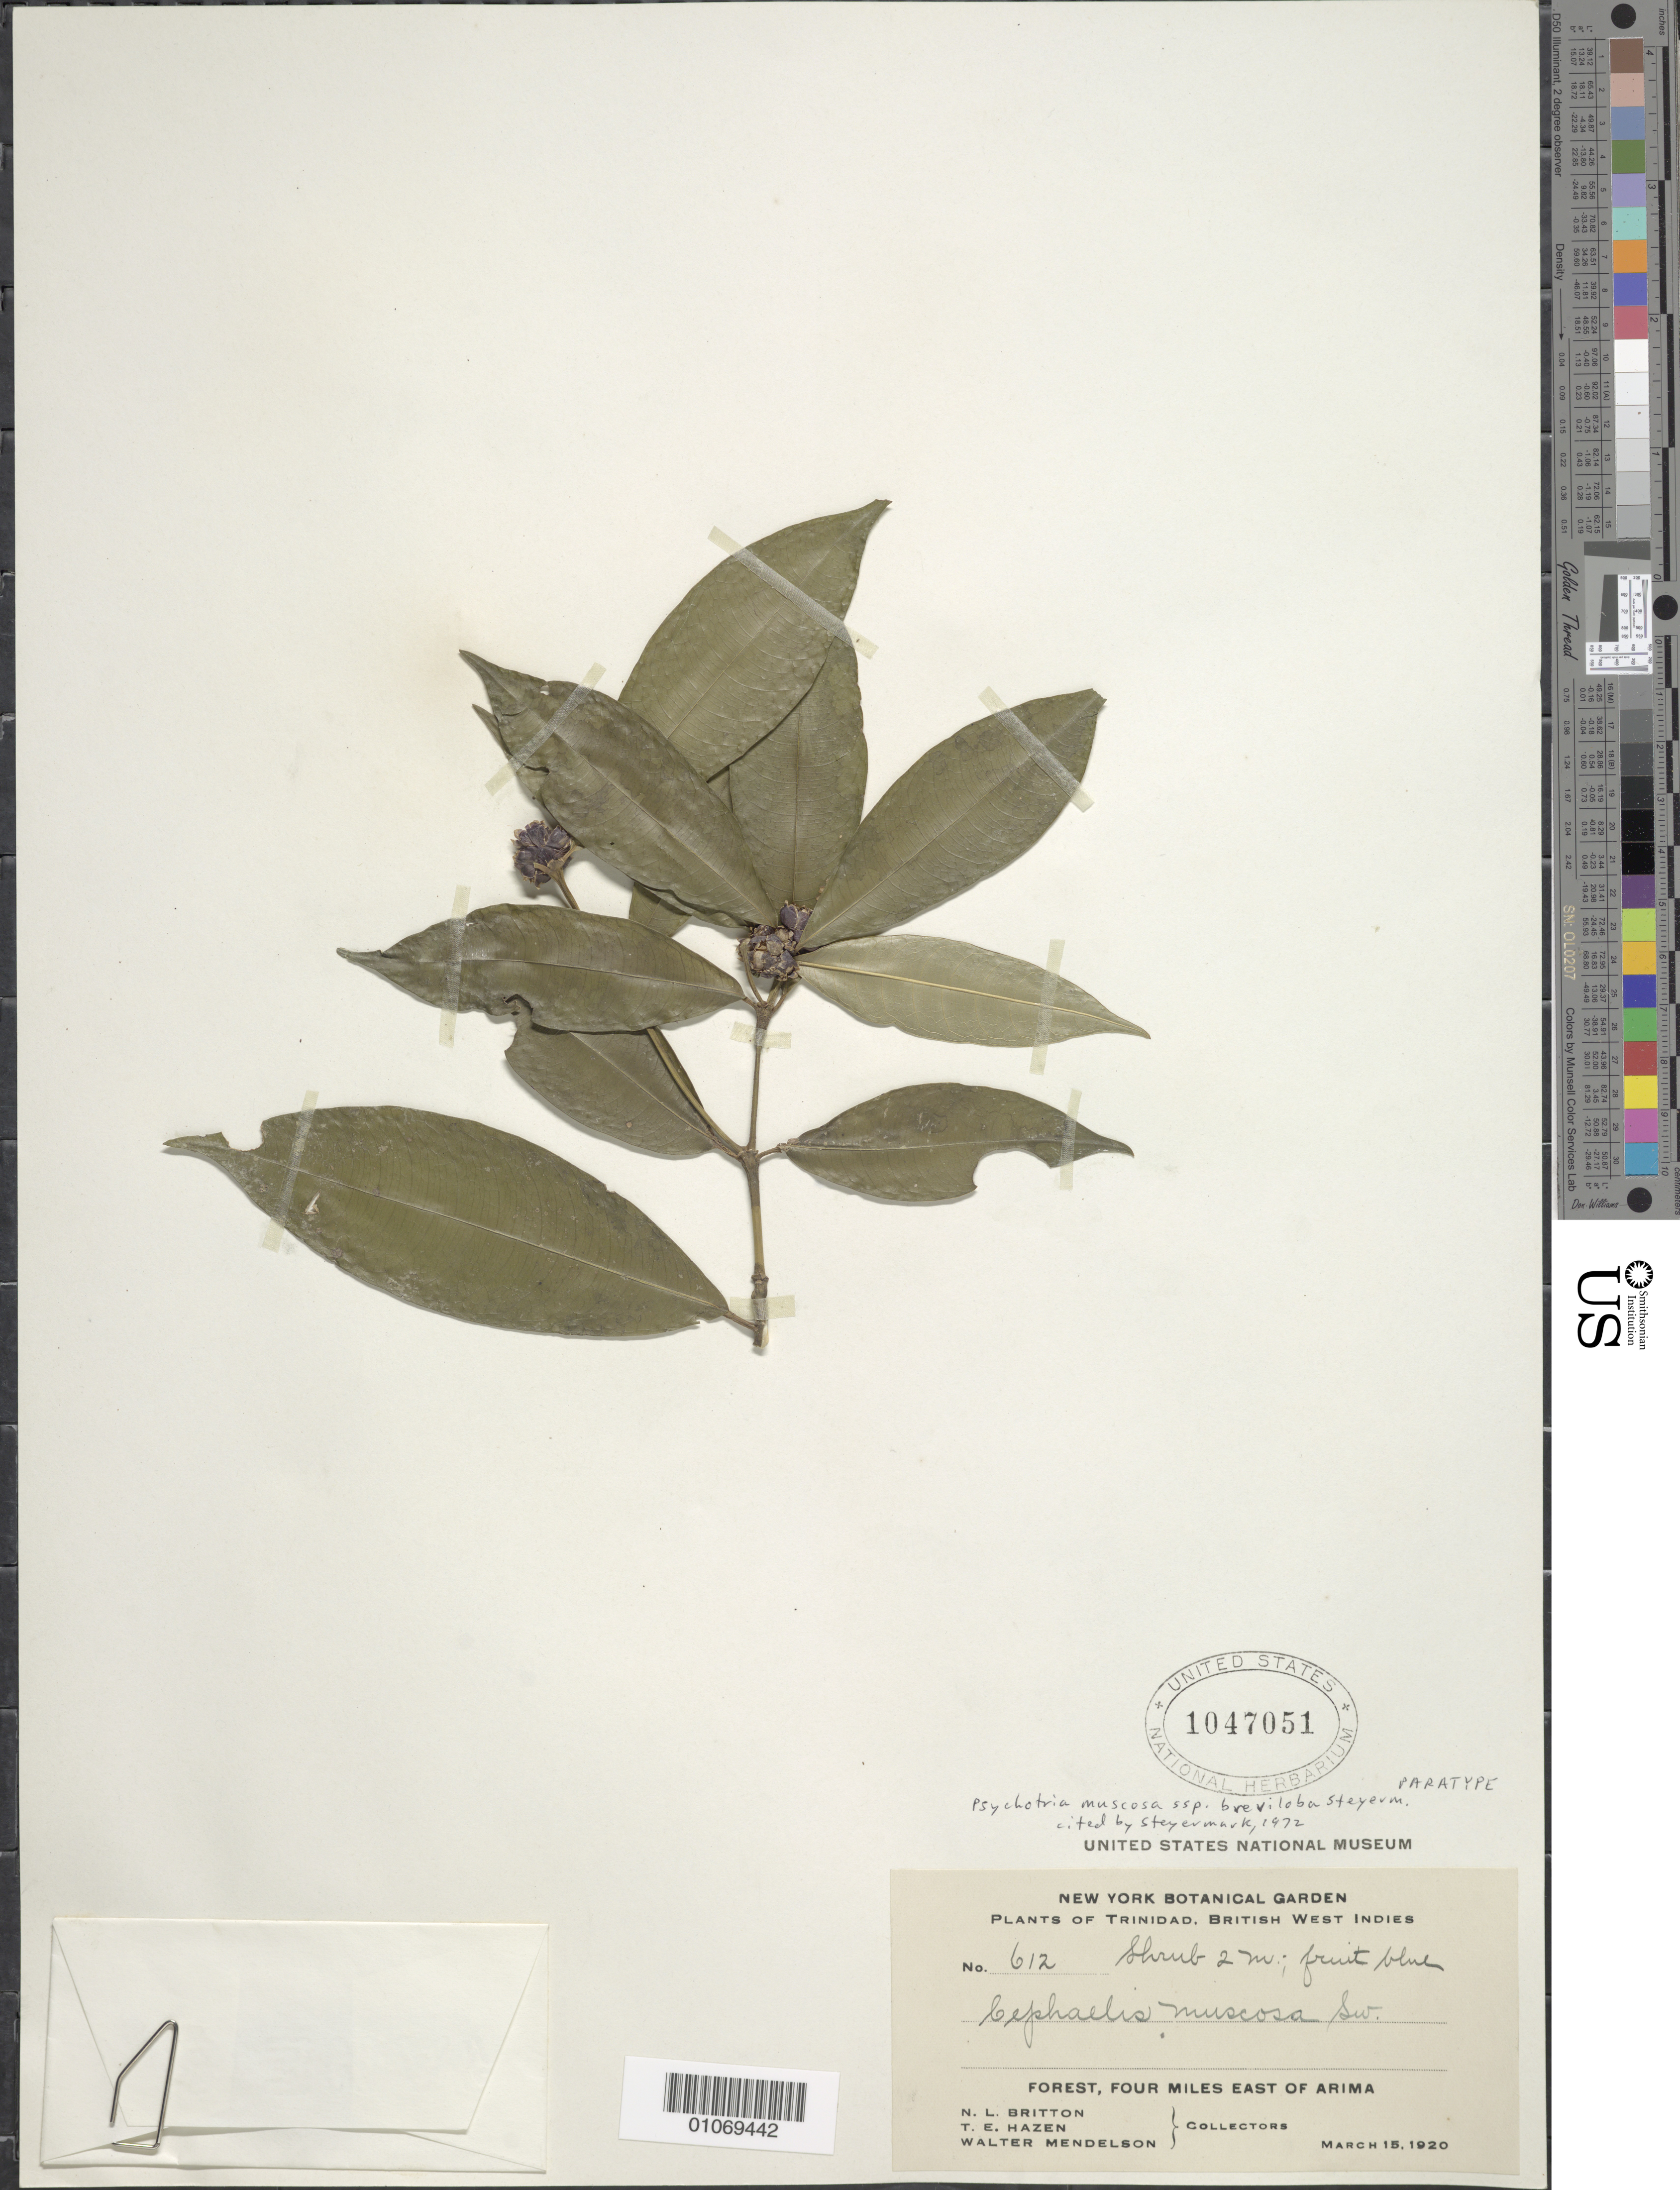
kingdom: Plantae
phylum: Tracheophyta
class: Magnoliopsida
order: Gentianales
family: Rubiaceae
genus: Psychotria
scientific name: Psychotria muscosa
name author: (Jacq.) Steyerm.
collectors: N. Britton, T. E. Hazen & W. Mendelson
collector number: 612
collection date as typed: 15 Mar 1920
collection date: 1920-03-15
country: Trinidad and Tobago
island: Trinidad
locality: Forest, four miles east of Arima.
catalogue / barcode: US 1047051